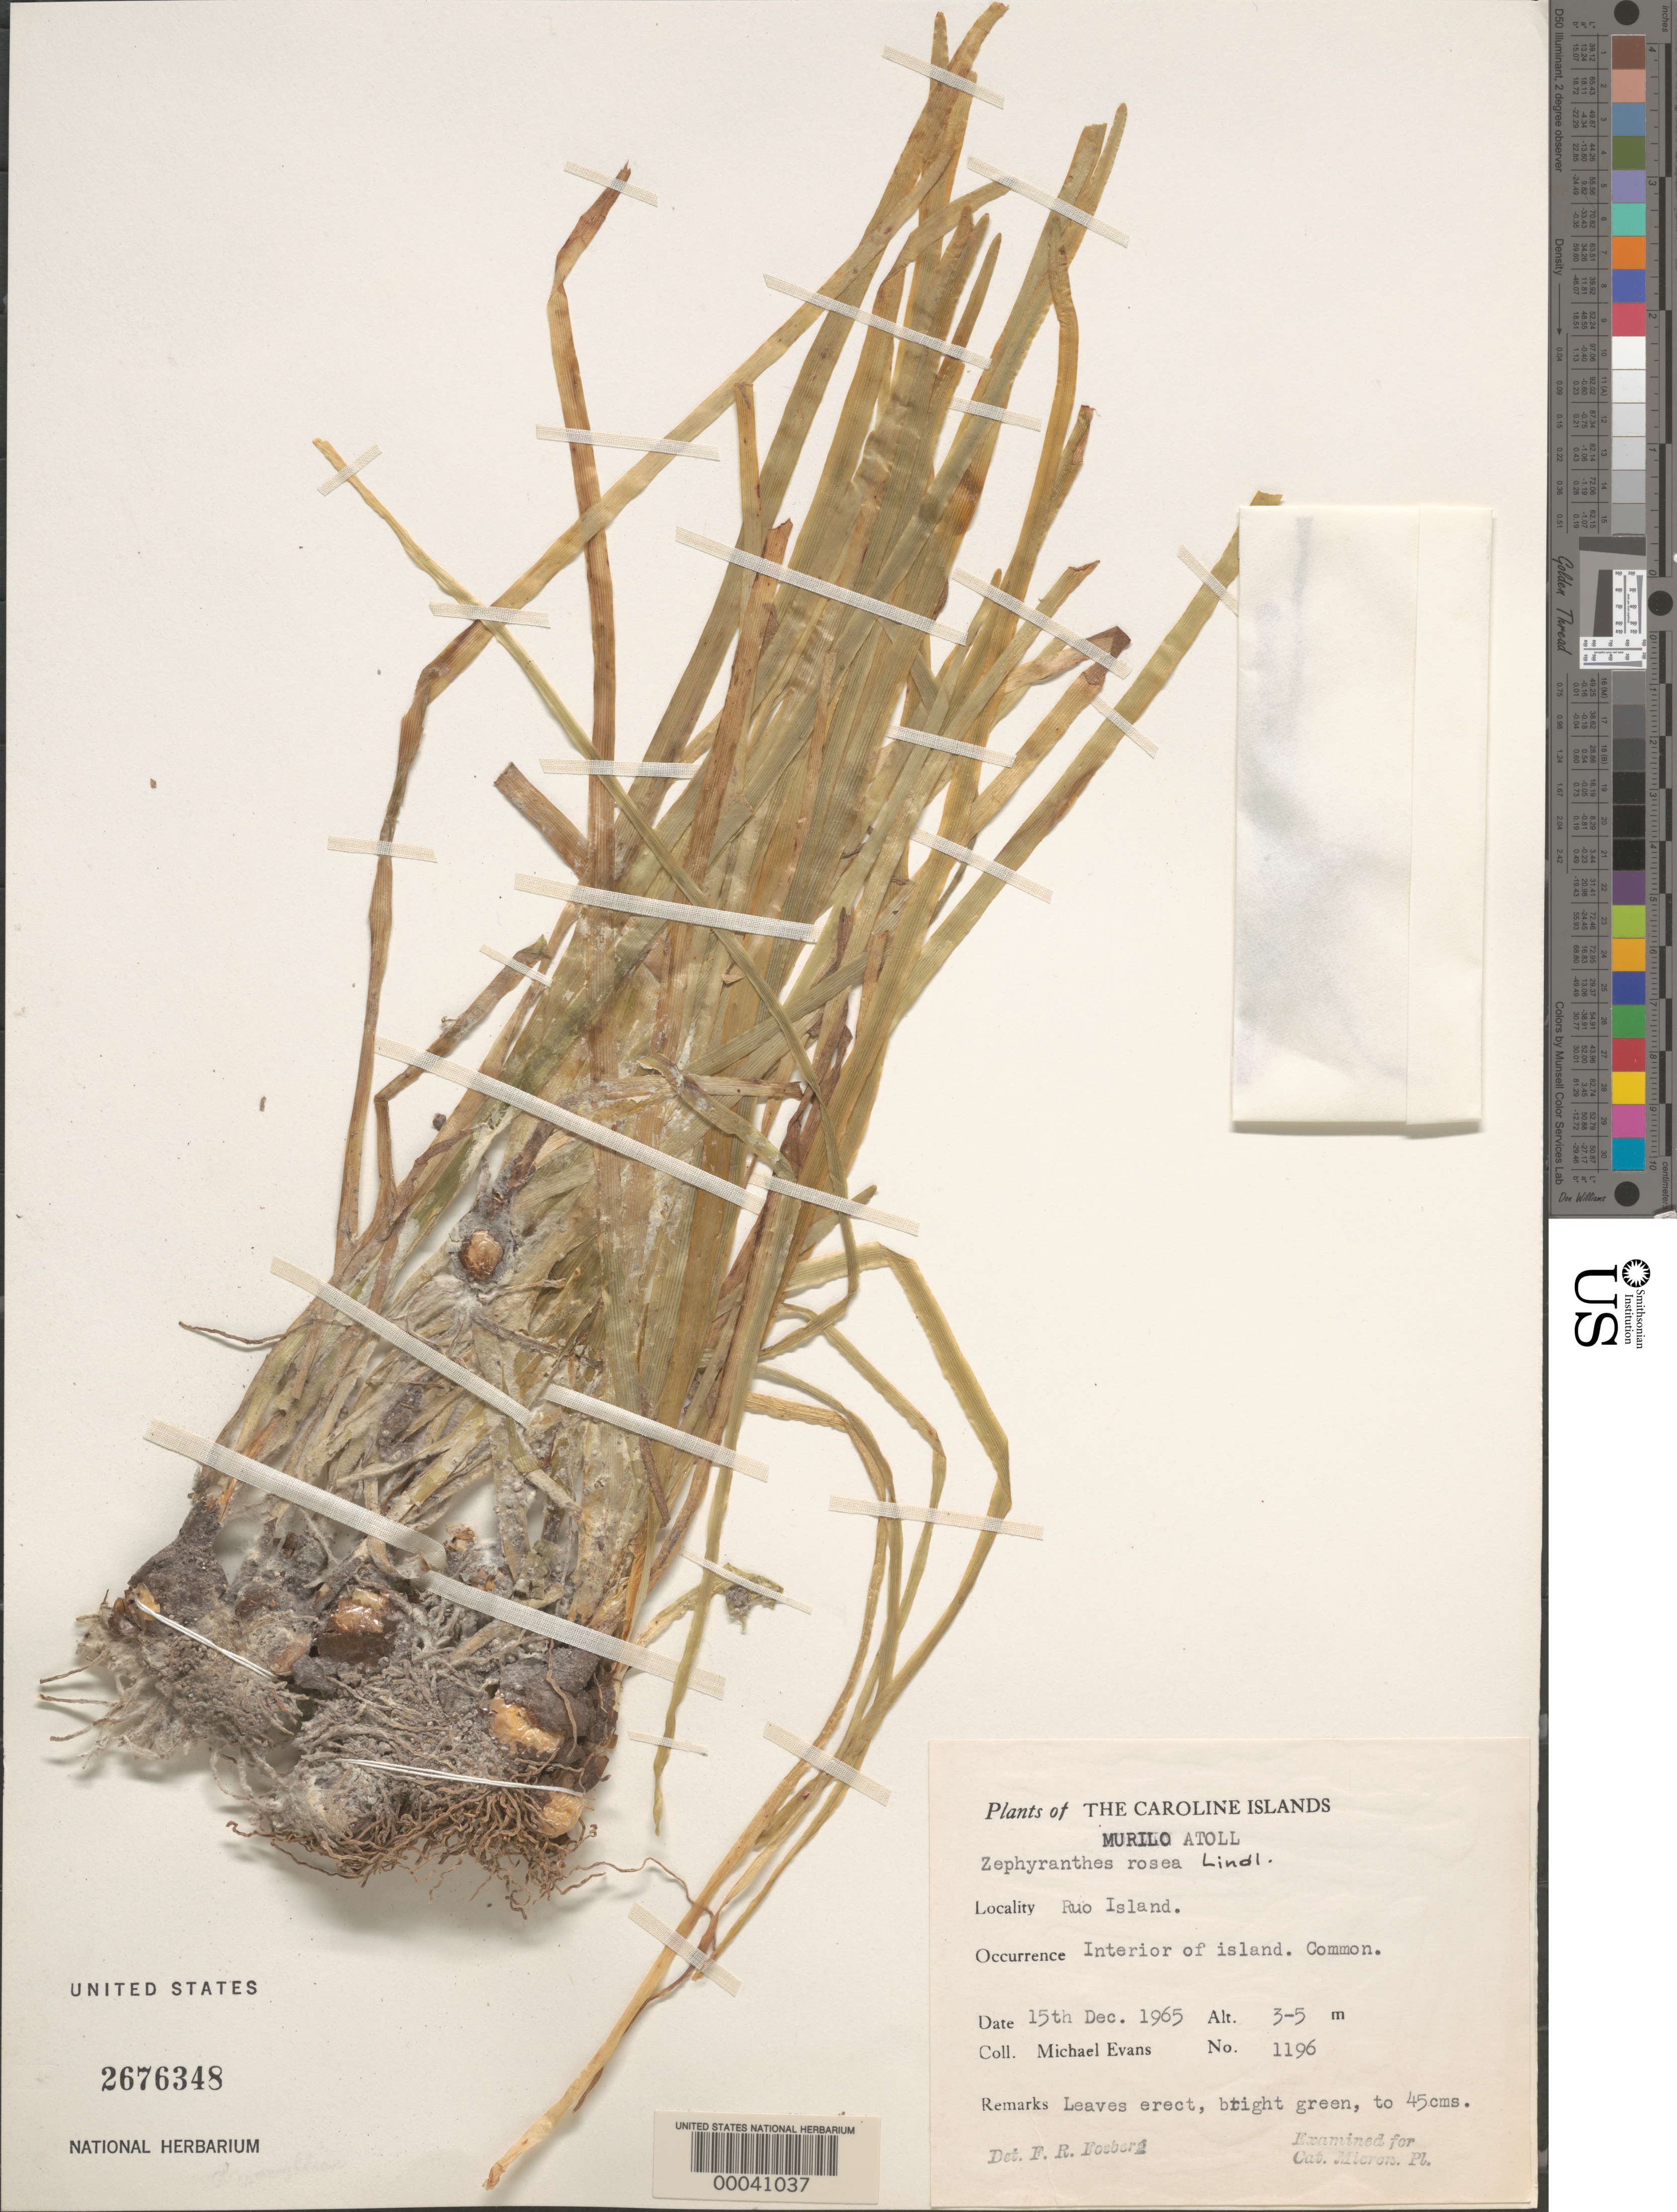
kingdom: Plantae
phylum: Tracheophyta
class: Liliopsida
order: Asparagales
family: Amaryllidaceae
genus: Zephyranthes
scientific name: Zephyranthes rosea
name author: Lindl.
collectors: M. Evans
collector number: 1196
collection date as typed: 15 Dec 1965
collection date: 1965-12-15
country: Micronesia, Federated States of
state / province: Truk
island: Murilo Atoll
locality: Ruo Islet, interior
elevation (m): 3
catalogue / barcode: US 2676348